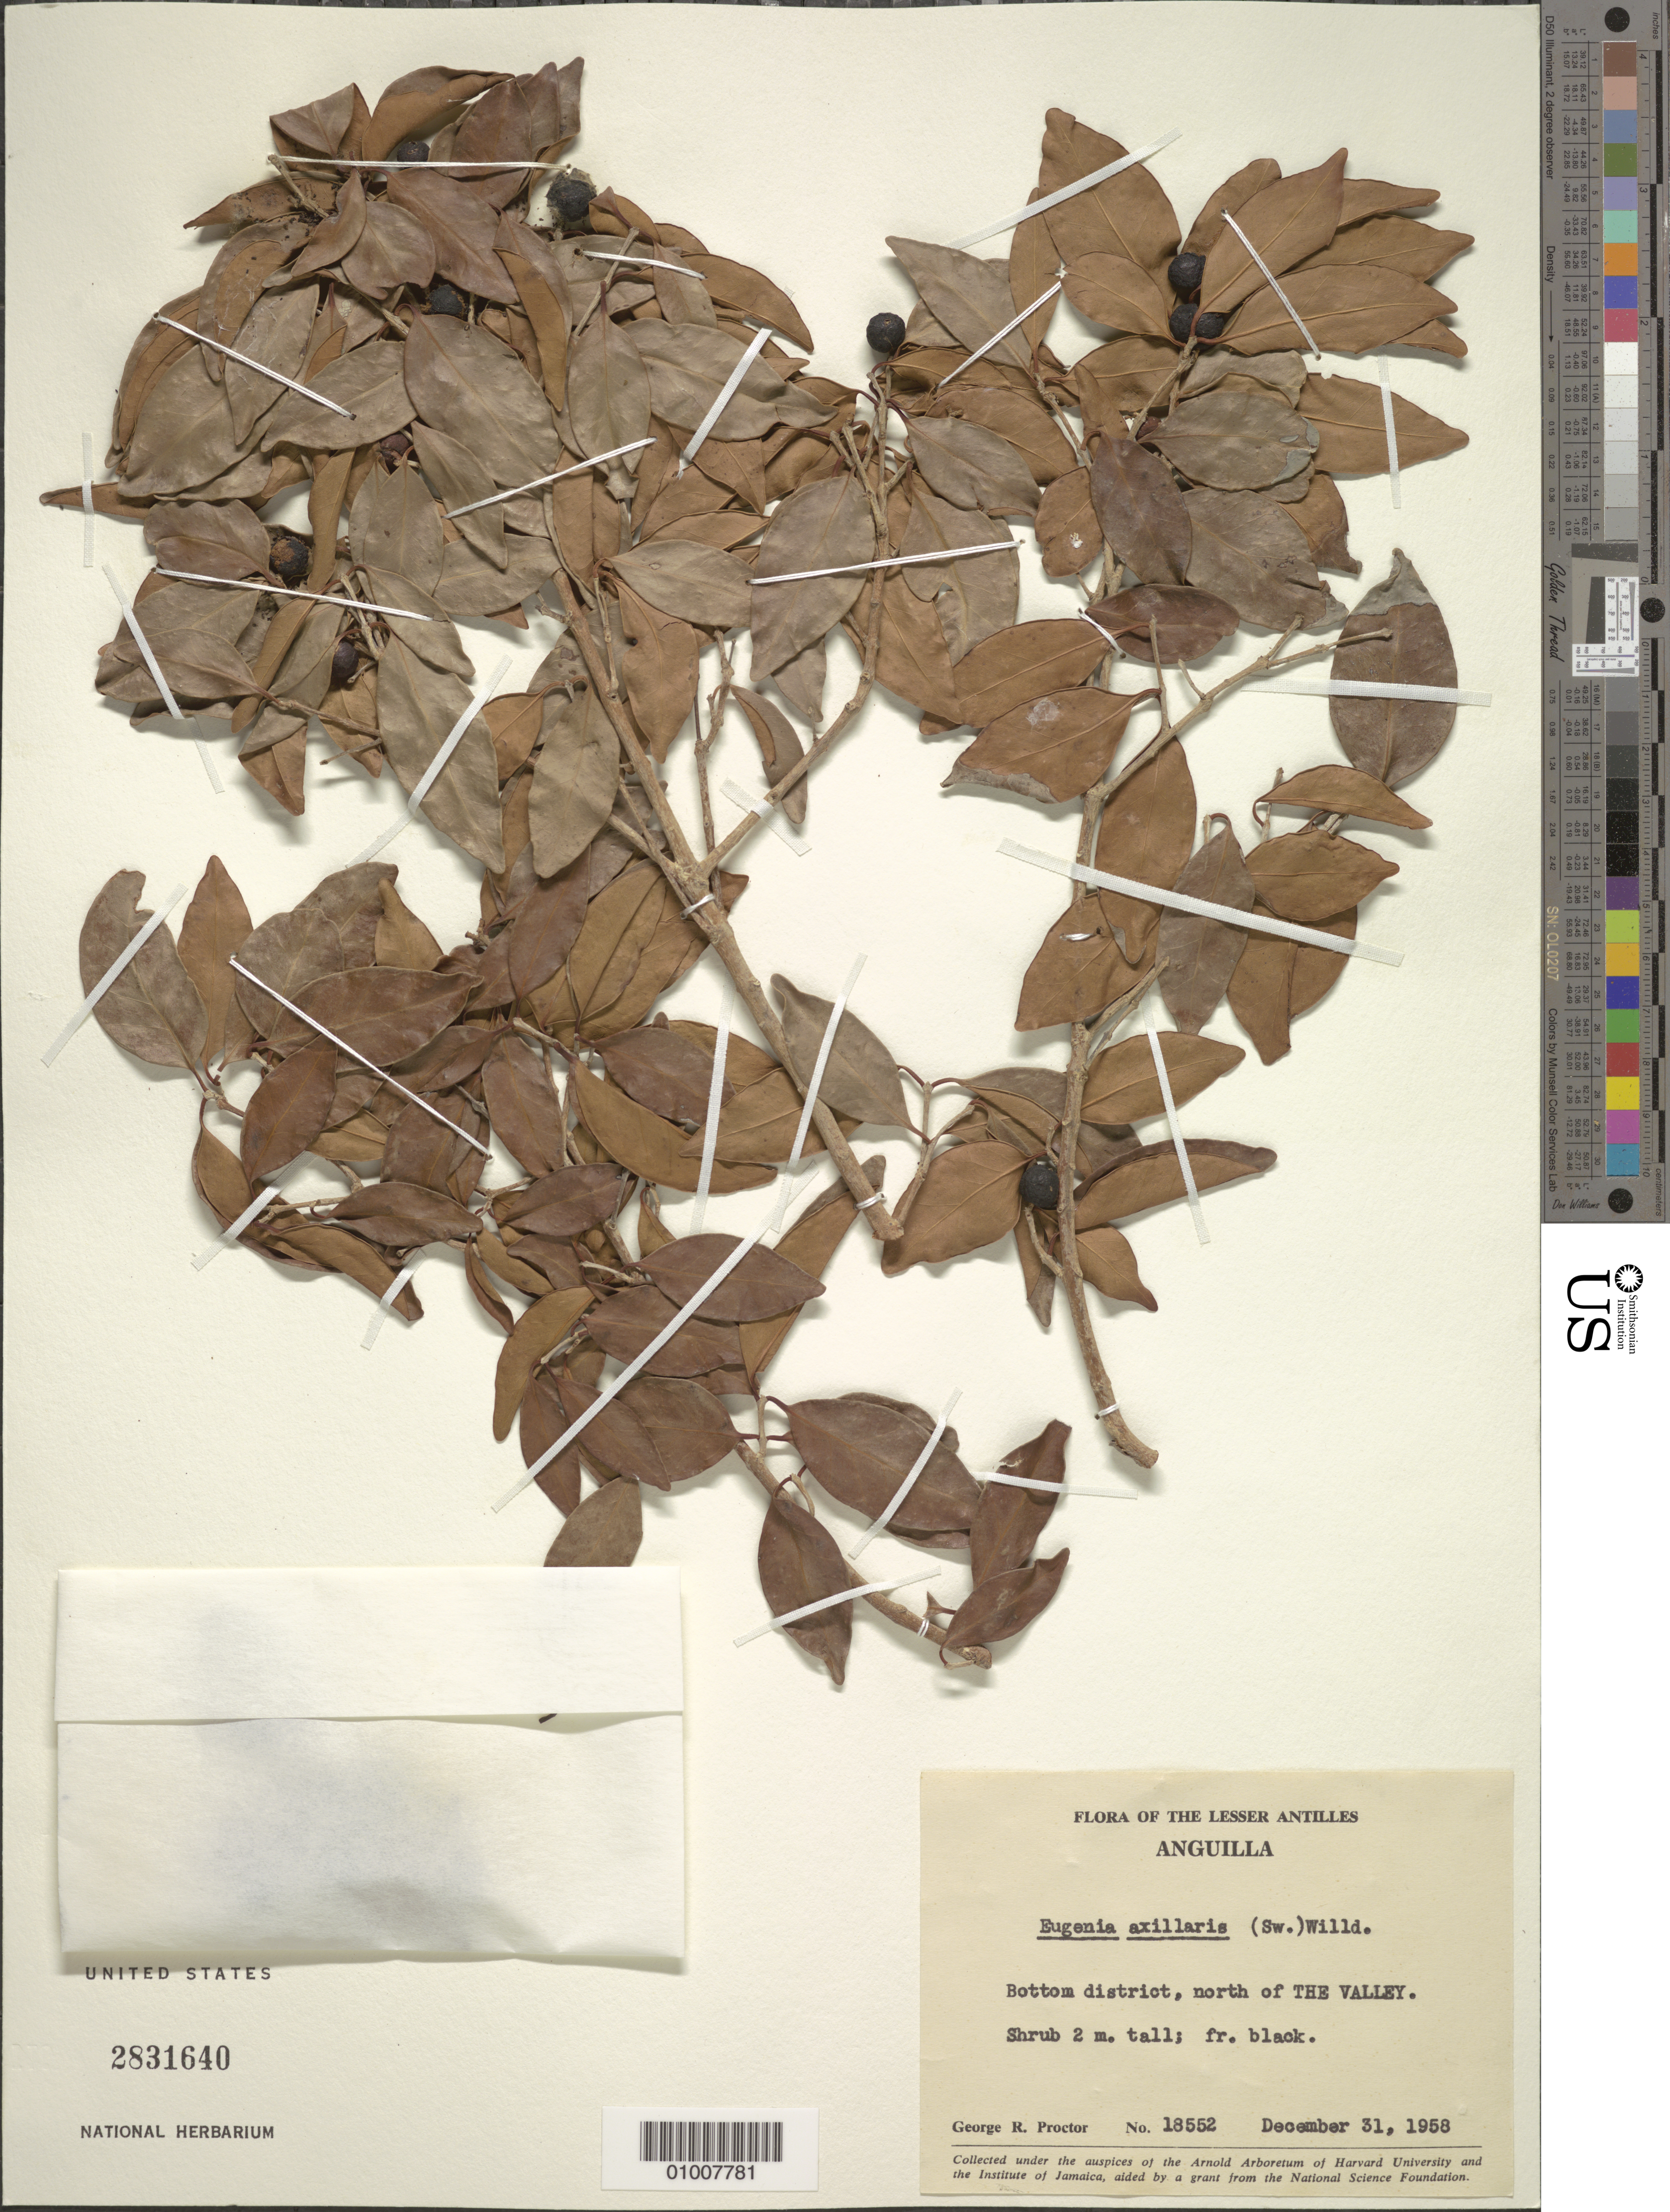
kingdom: Plantae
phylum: Tracheophyta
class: Magnoliopsida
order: Myrtales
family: Myrtaceae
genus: Eugenia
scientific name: Eugenia axillaris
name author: (Sw.) Willd.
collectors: G. R. Proctor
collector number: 18552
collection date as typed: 31 Dec 1958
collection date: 1958-12-31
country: Anguilla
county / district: Bottom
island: Anguilla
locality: North of The Valley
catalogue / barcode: US 2831640